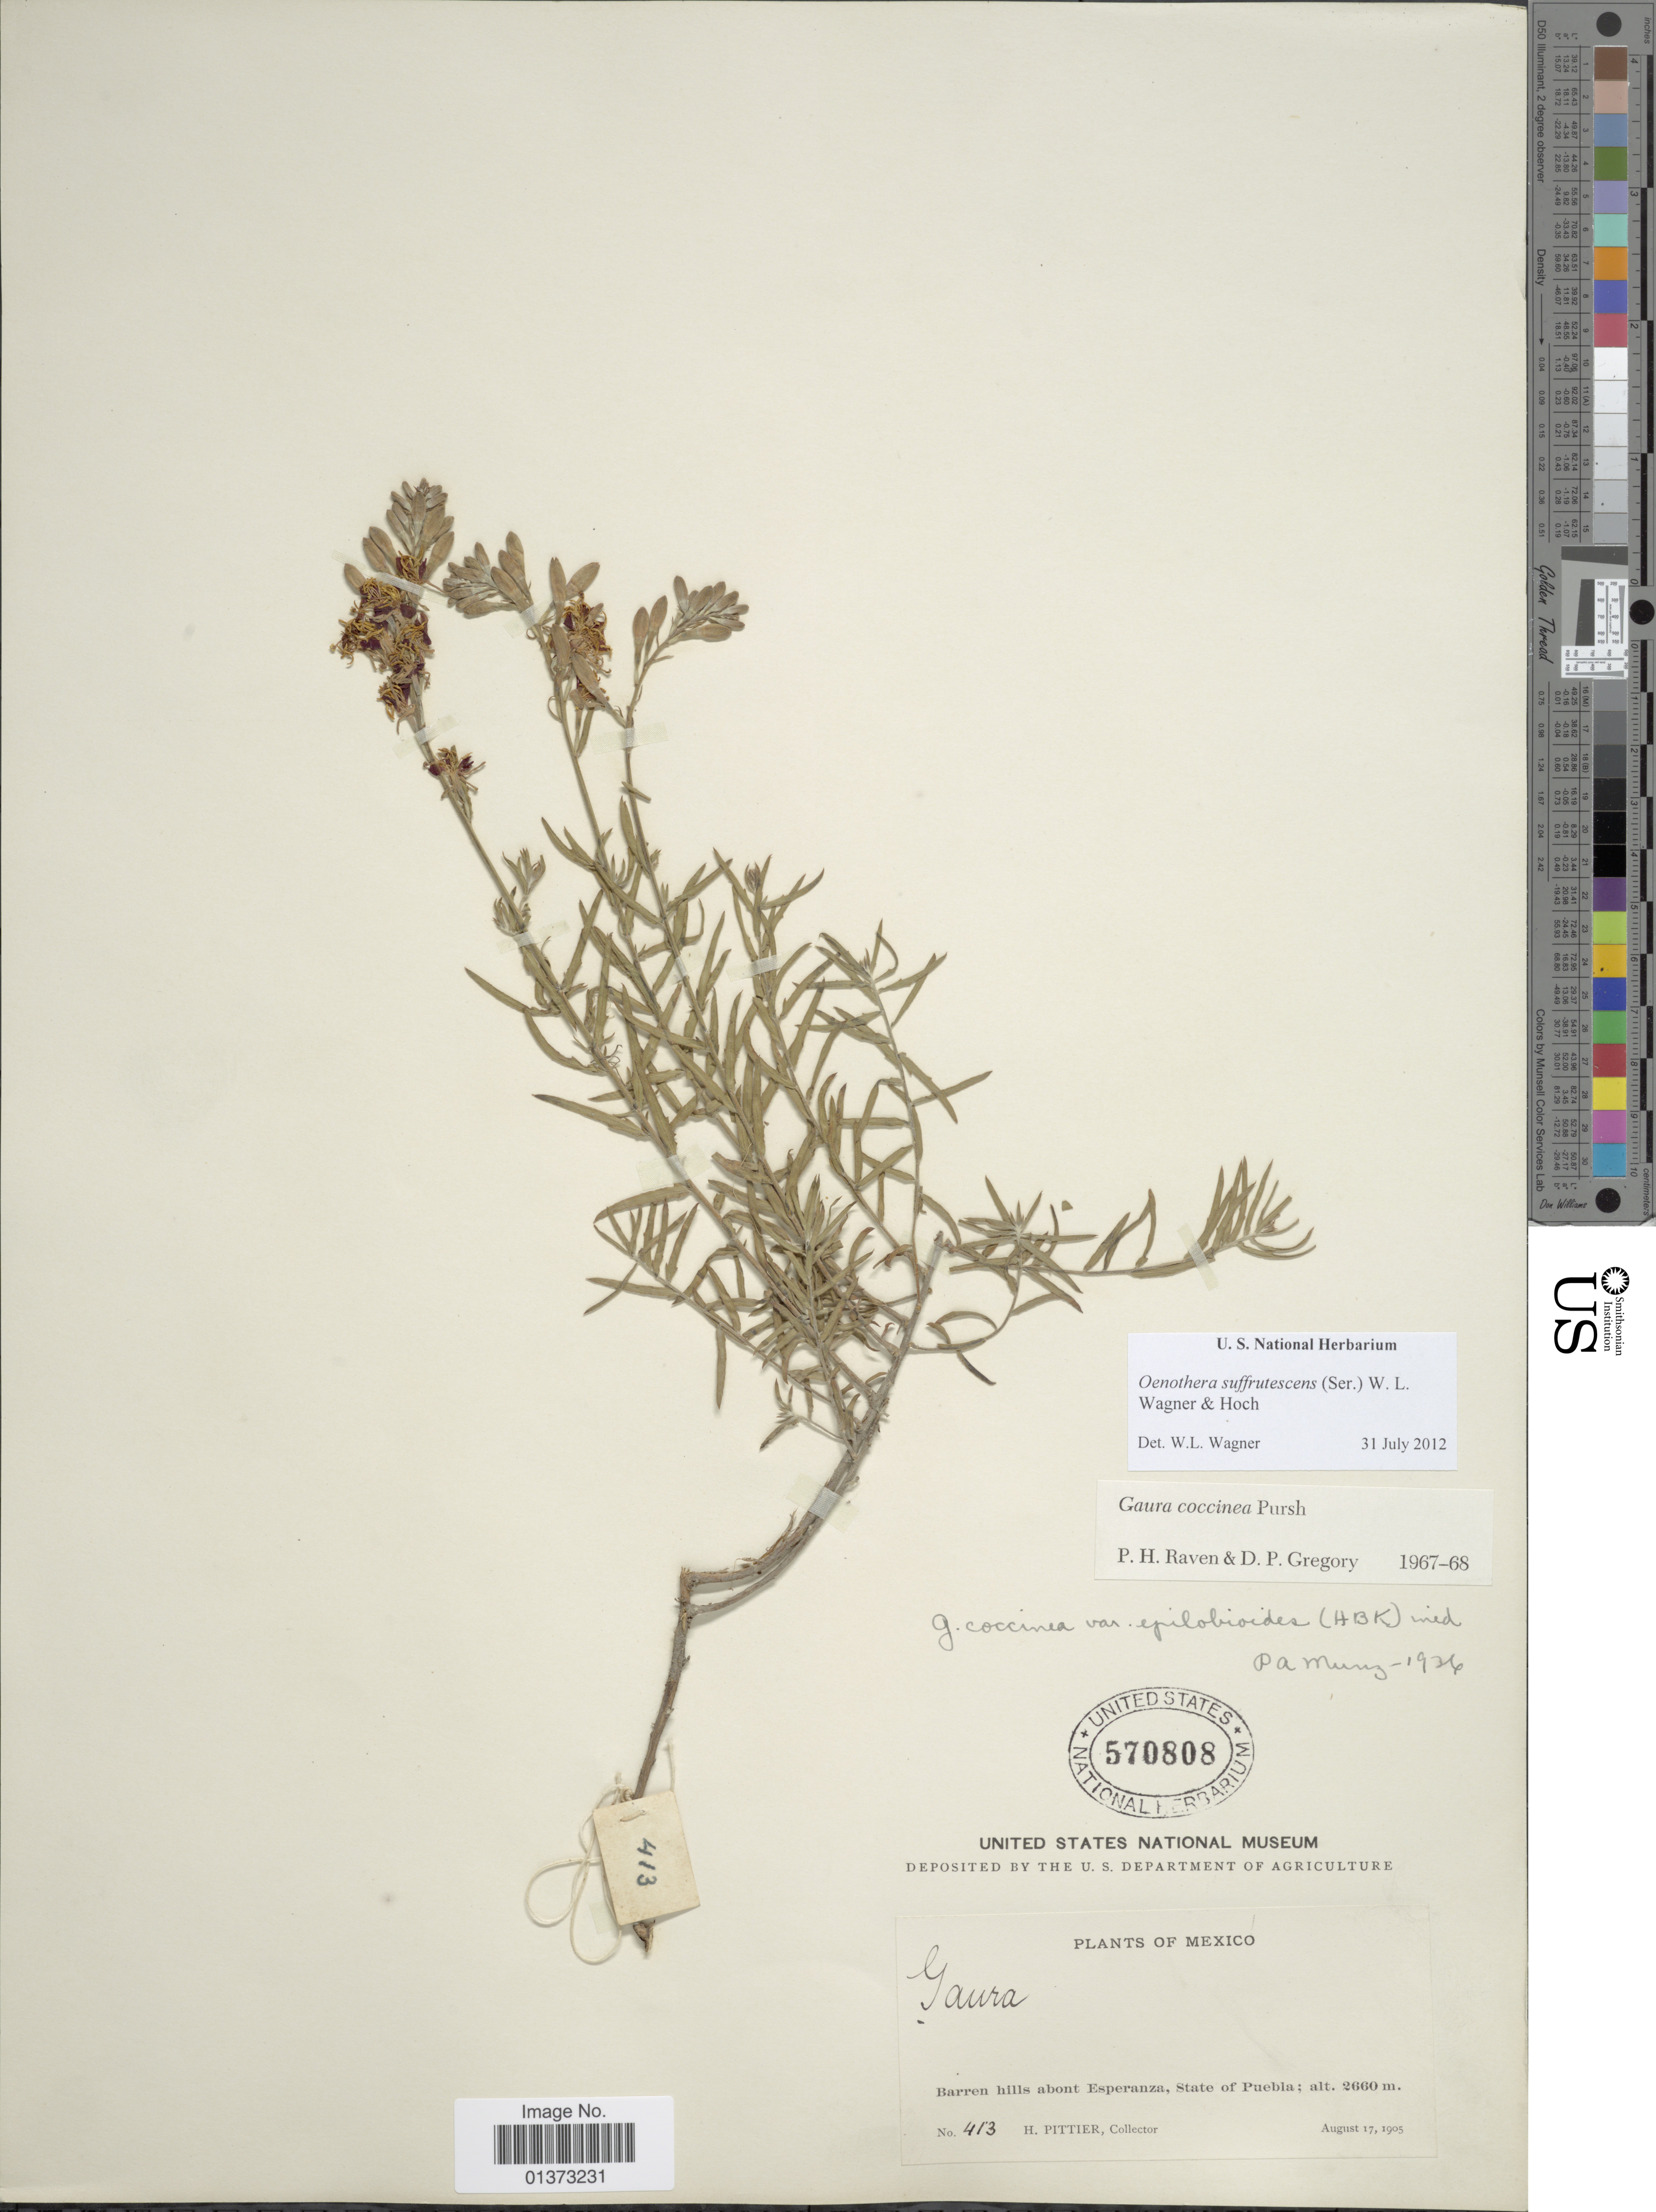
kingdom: Plantae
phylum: Tracheophyta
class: Magnoliopsida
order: Myrtales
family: Onagraceae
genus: Oenothera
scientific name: Oenothera suffrutescens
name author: (Ser.) W.L. Wagner & Hoch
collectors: H. F. Pittier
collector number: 413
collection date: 1905-08-17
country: Mexico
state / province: Puebla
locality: Barren hills about Esperanza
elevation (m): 2660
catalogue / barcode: US 570808